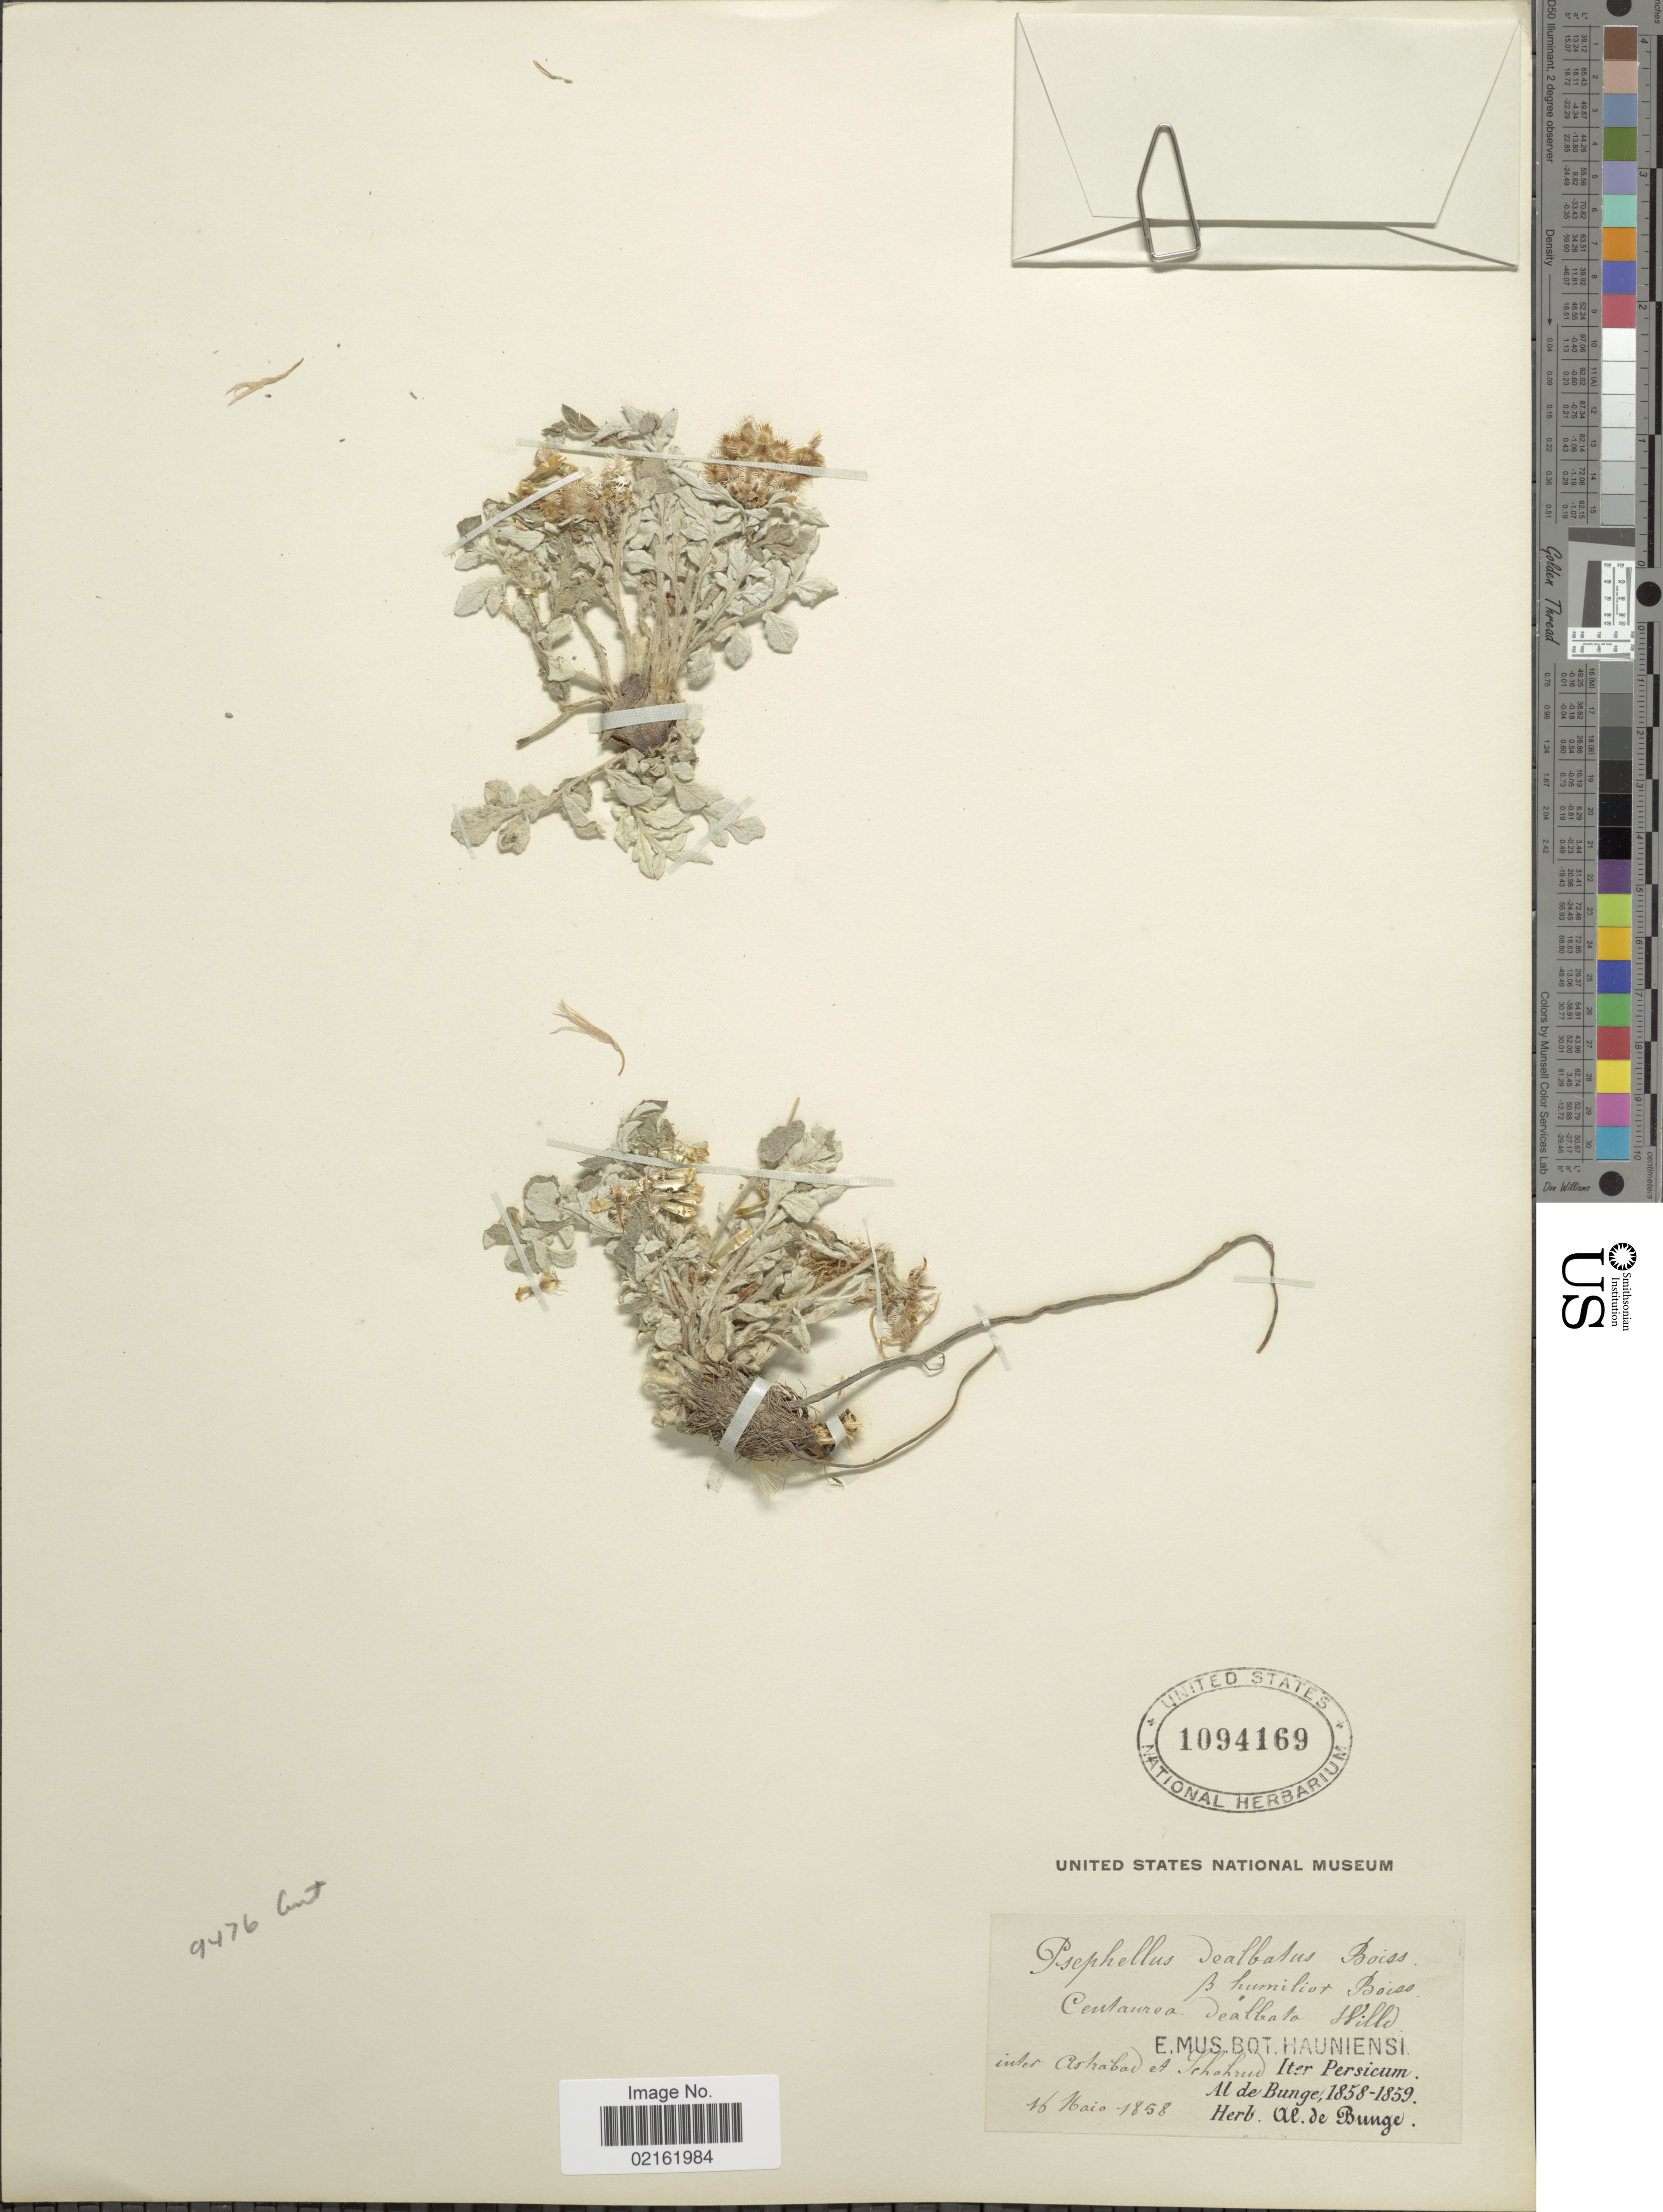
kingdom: Plantae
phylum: Tracheophyta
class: Magnoliopsida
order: Asterales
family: Asteraceae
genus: Psephellus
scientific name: Psephellus dealbatus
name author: (Willd.) K. Koch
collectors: A. de Bunge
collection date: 1858-05-16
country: Iran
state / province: Golestan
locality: Inter Ashabai A Sehahrud [interpreted]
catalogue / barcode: US 1094169